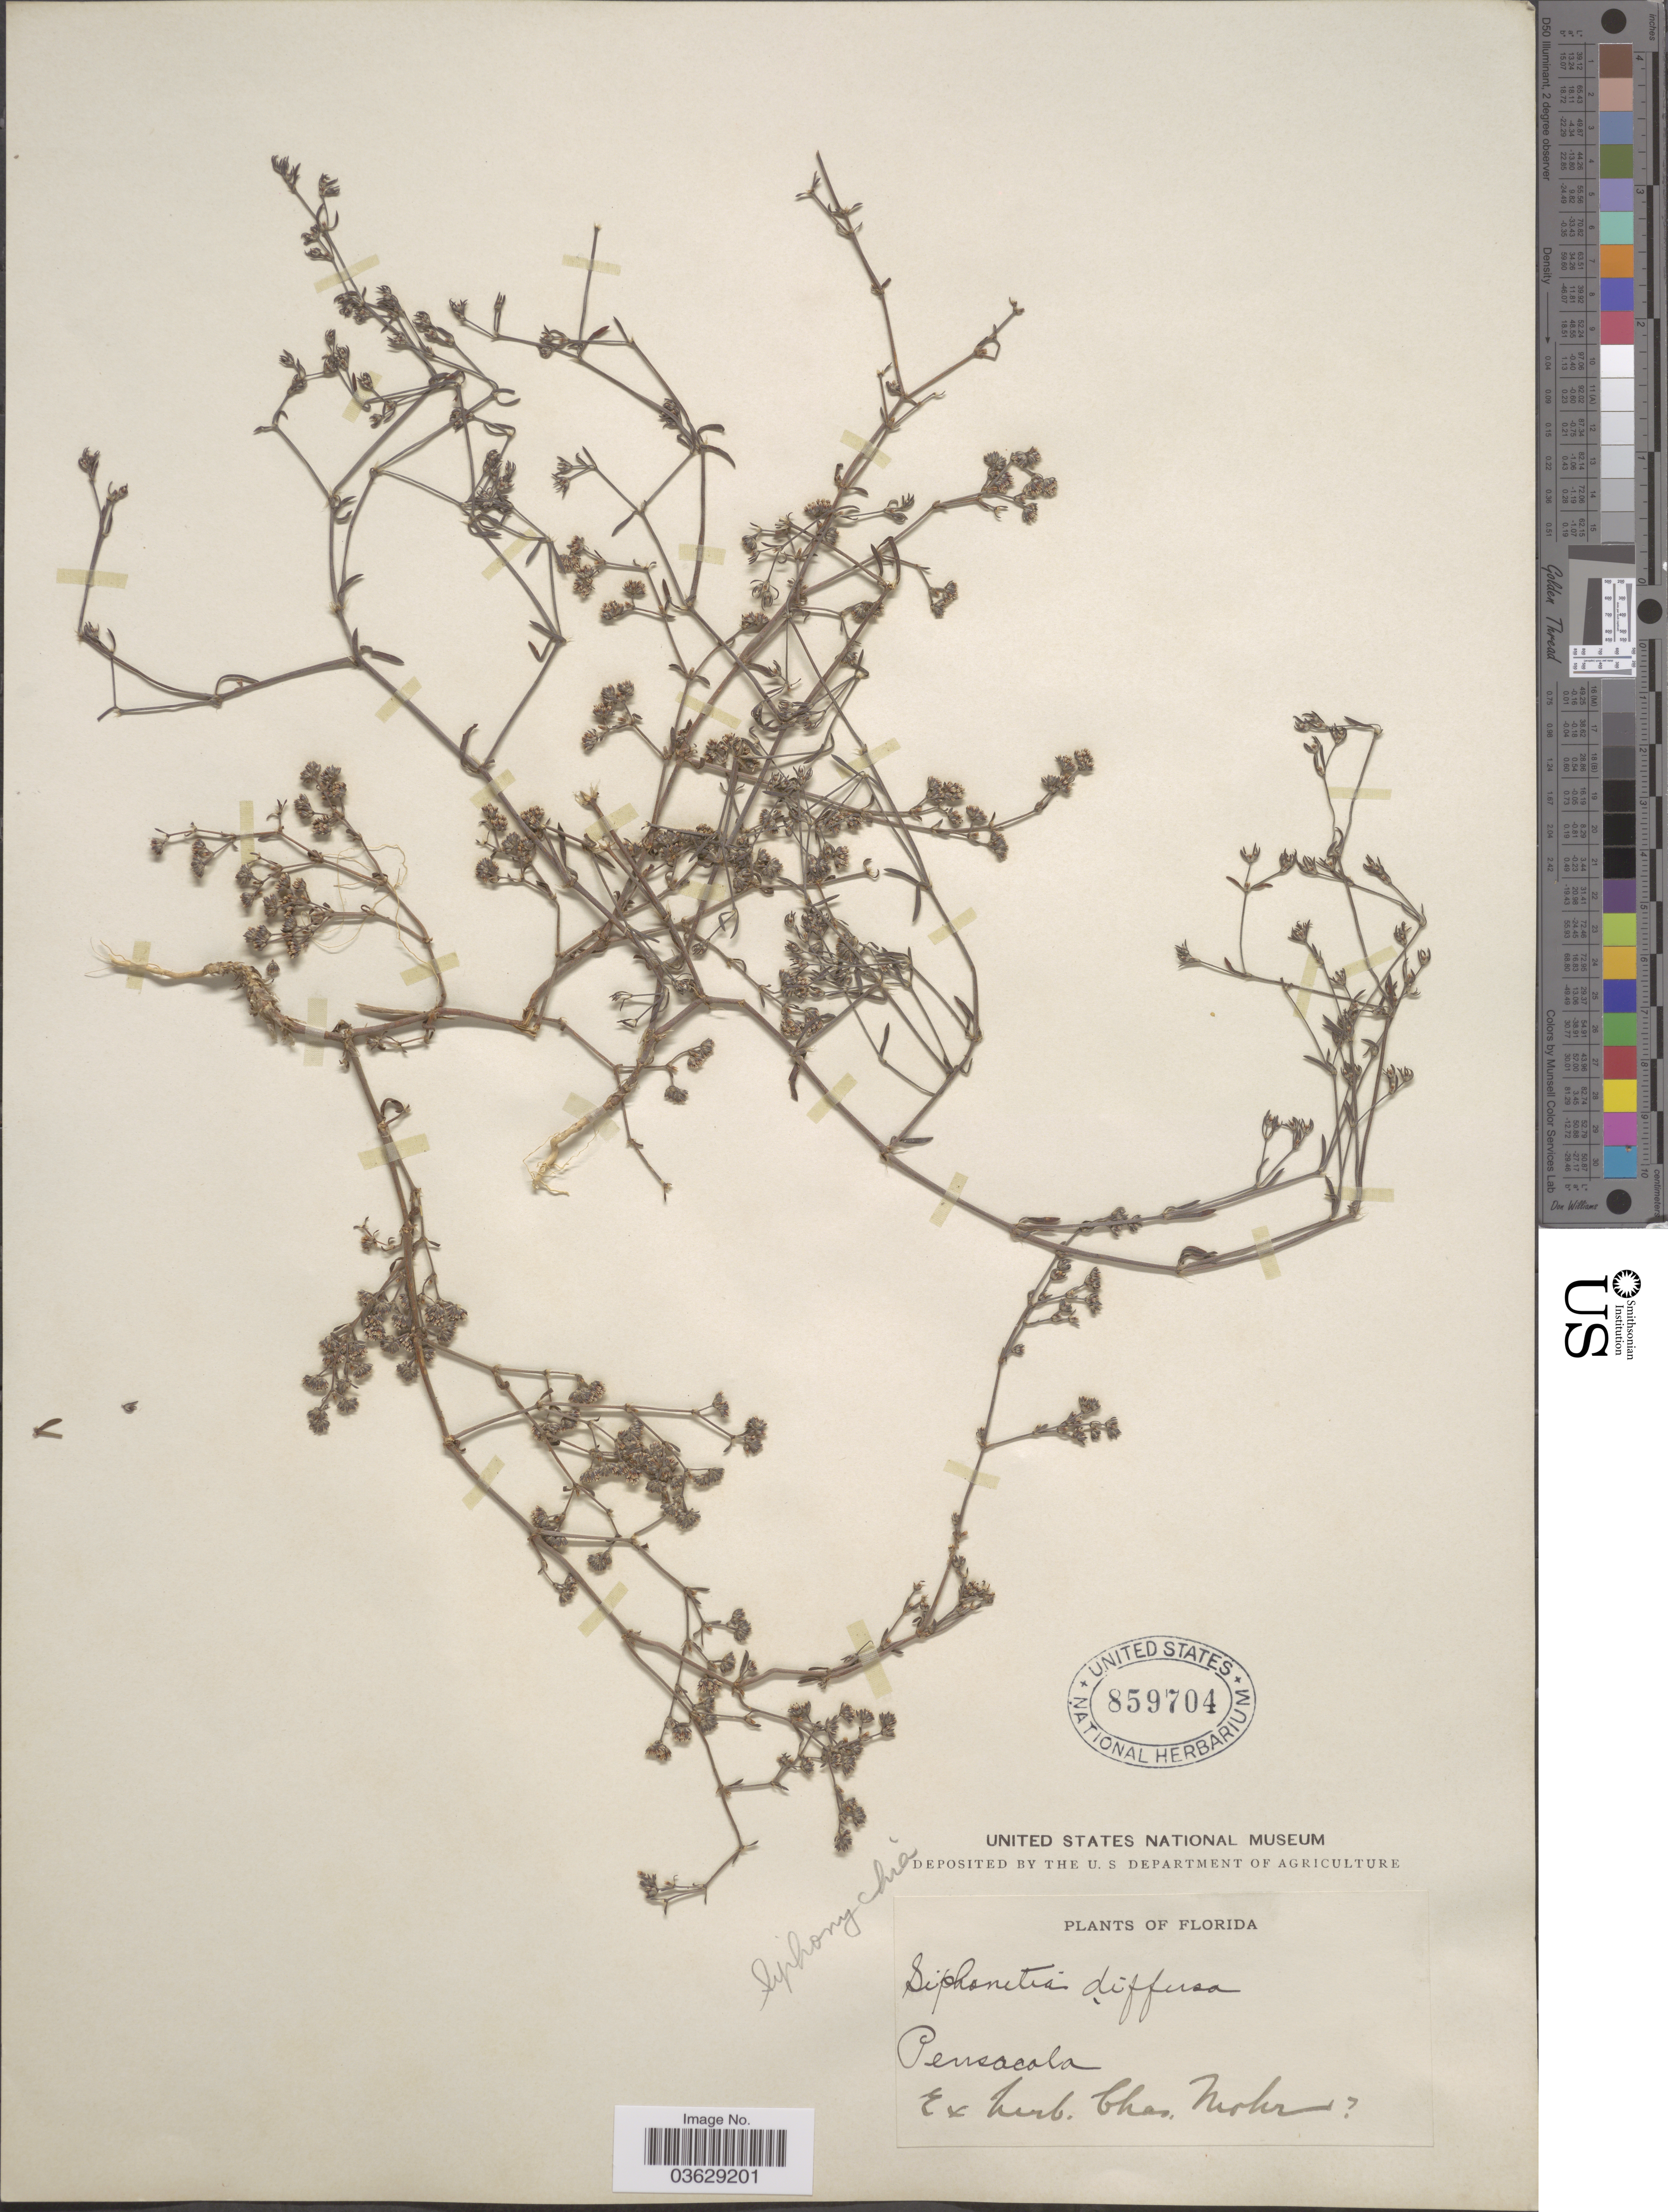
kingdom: Plantae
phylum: Tracheophyta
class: Magnoliopsida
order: Caryophyllales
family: Caryophyllaceae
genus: Paronychia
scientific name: Paronychia patula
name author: Shinners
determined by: Strong, Mark T., (BOT), Smithsonian Institution - National Museum of Natural History (UNITED STATES)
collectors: ex herb. Charles Mohr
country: United States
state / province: Florida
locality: Pensacola.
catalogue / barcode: US 859704